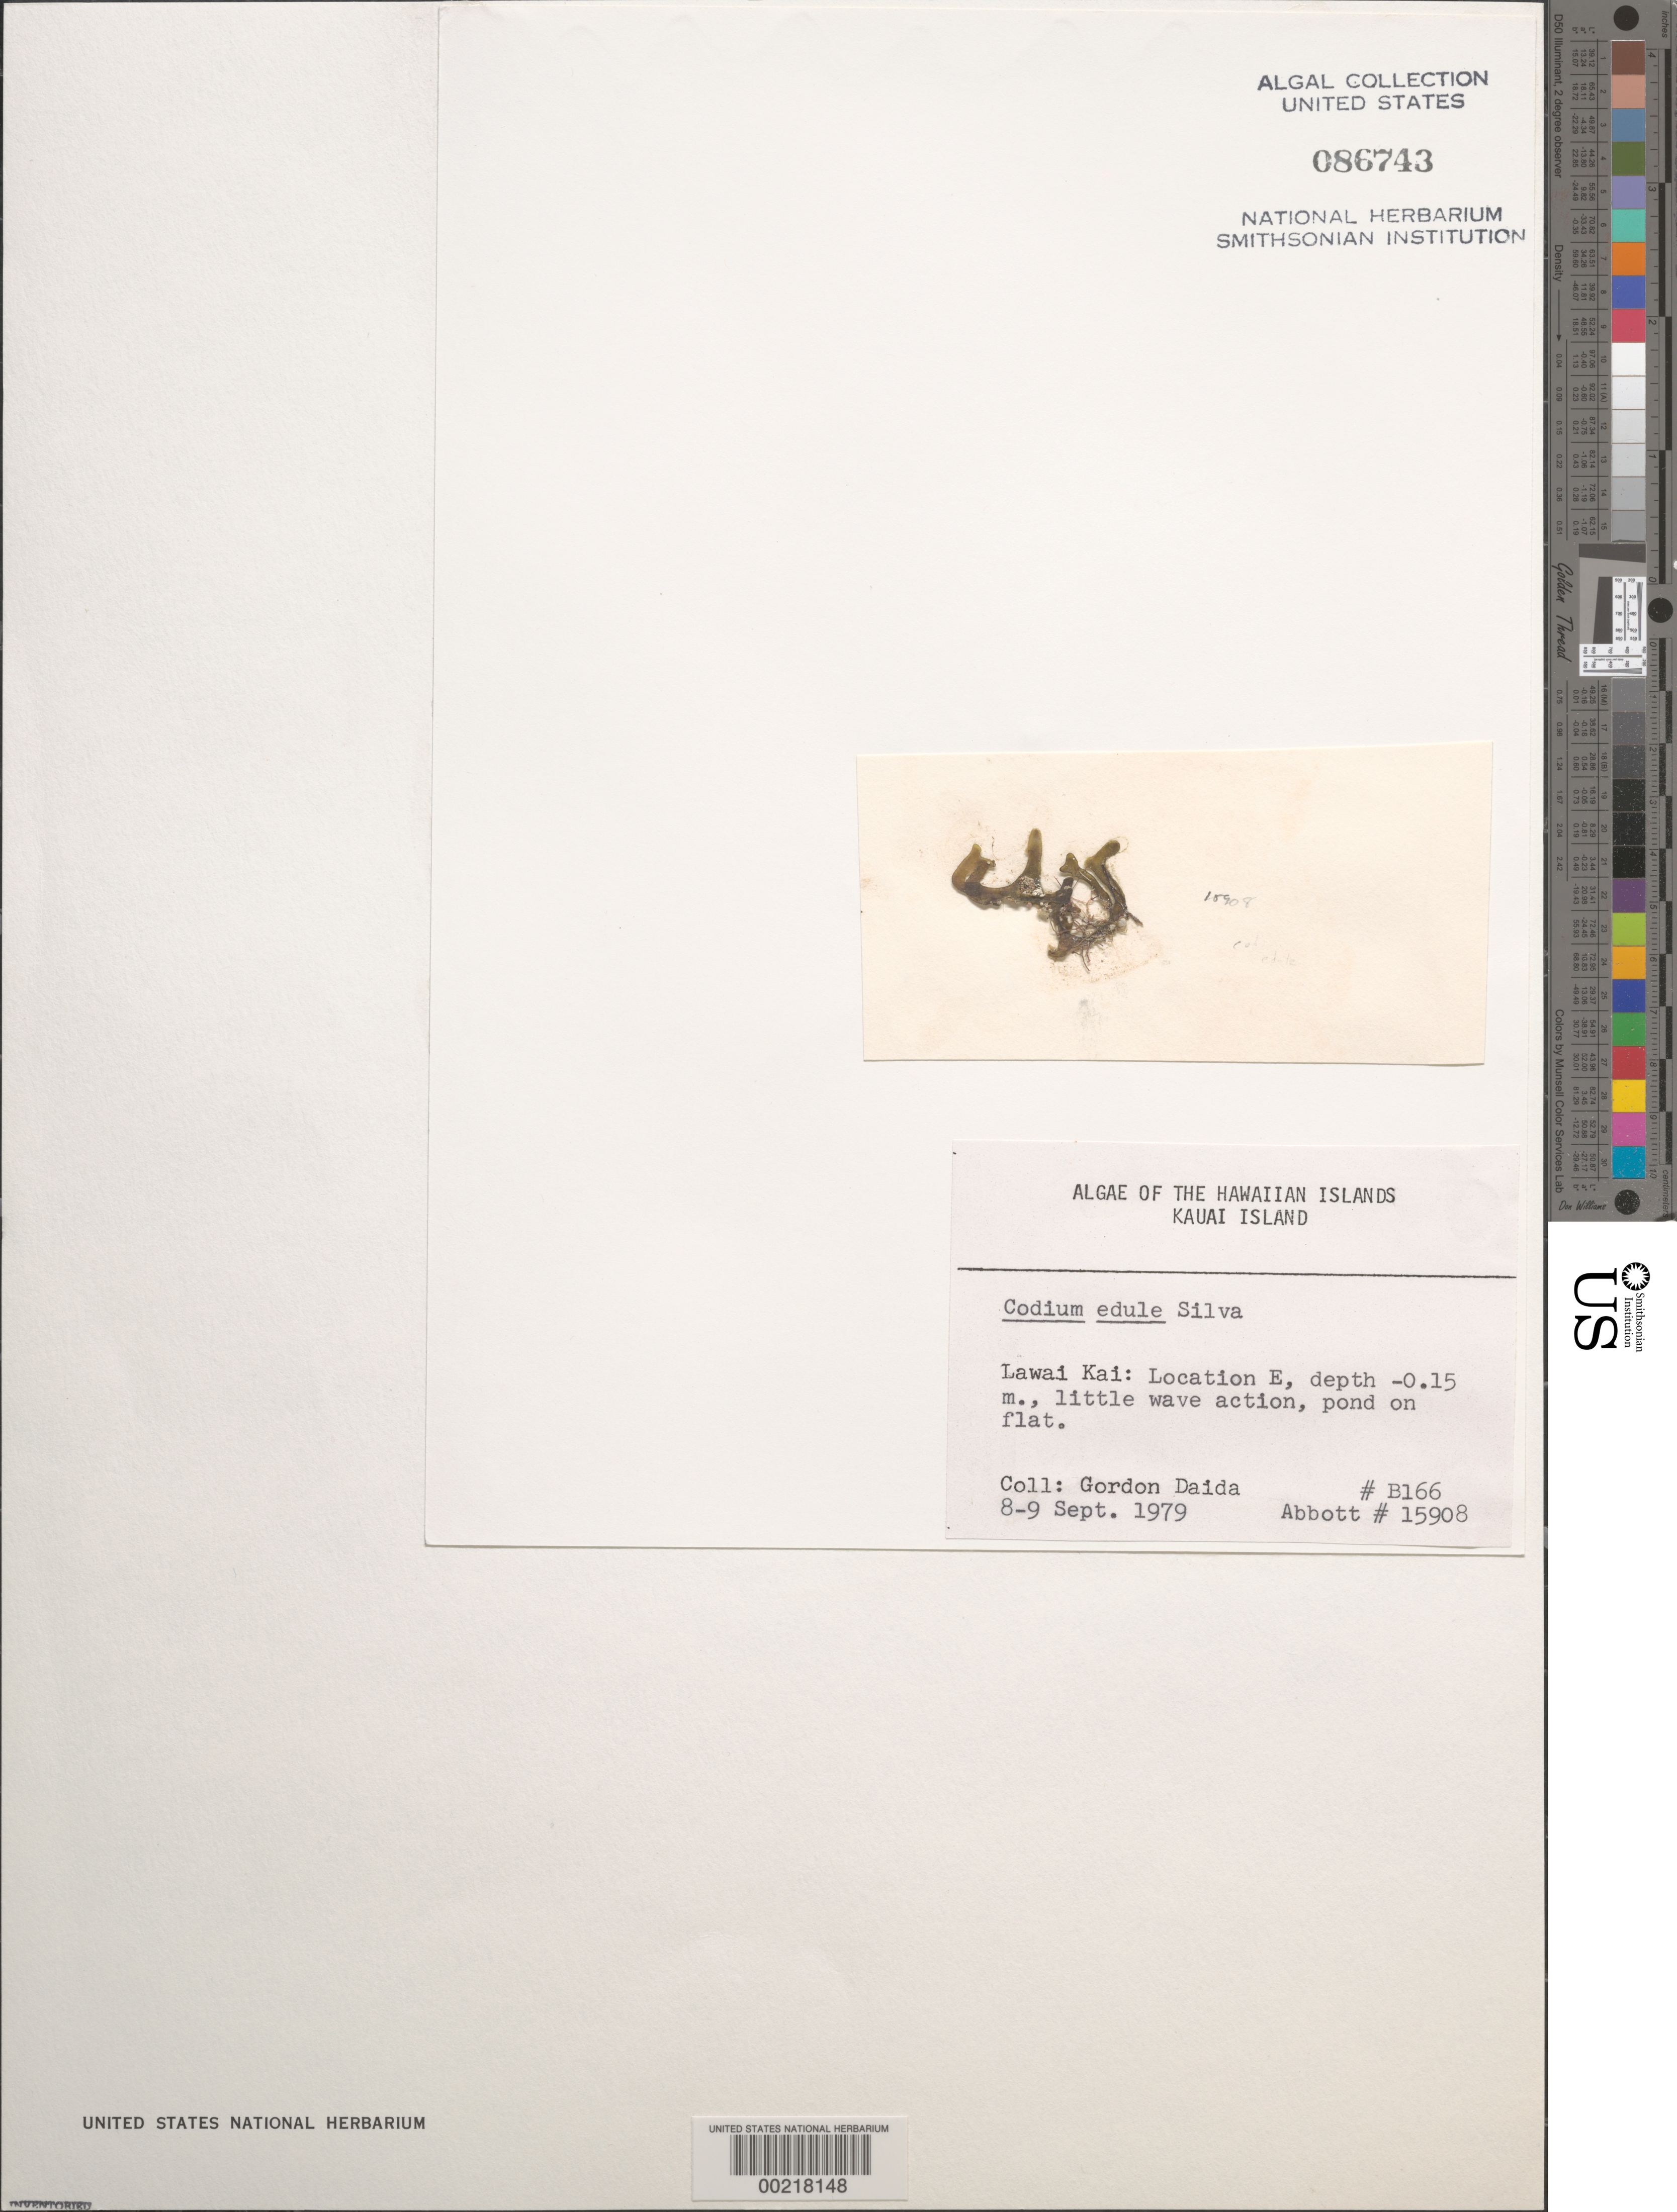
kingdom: Plantae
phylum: Chlorophyta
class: Ulvophyceae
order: Bryopsidales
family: Codiaceae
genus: Codium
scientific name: Codium edule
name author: P.C. Silva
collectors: G. Daida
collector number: B166 & IAA 15908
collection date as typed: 08 Sep 1979 to 09 Sep 1979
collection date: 1979-09-08/1979-09-09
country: United States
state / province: Hawaii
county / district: Kauai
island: Kaua'i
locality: Lawai Kai, Location E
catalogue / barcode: US 86743